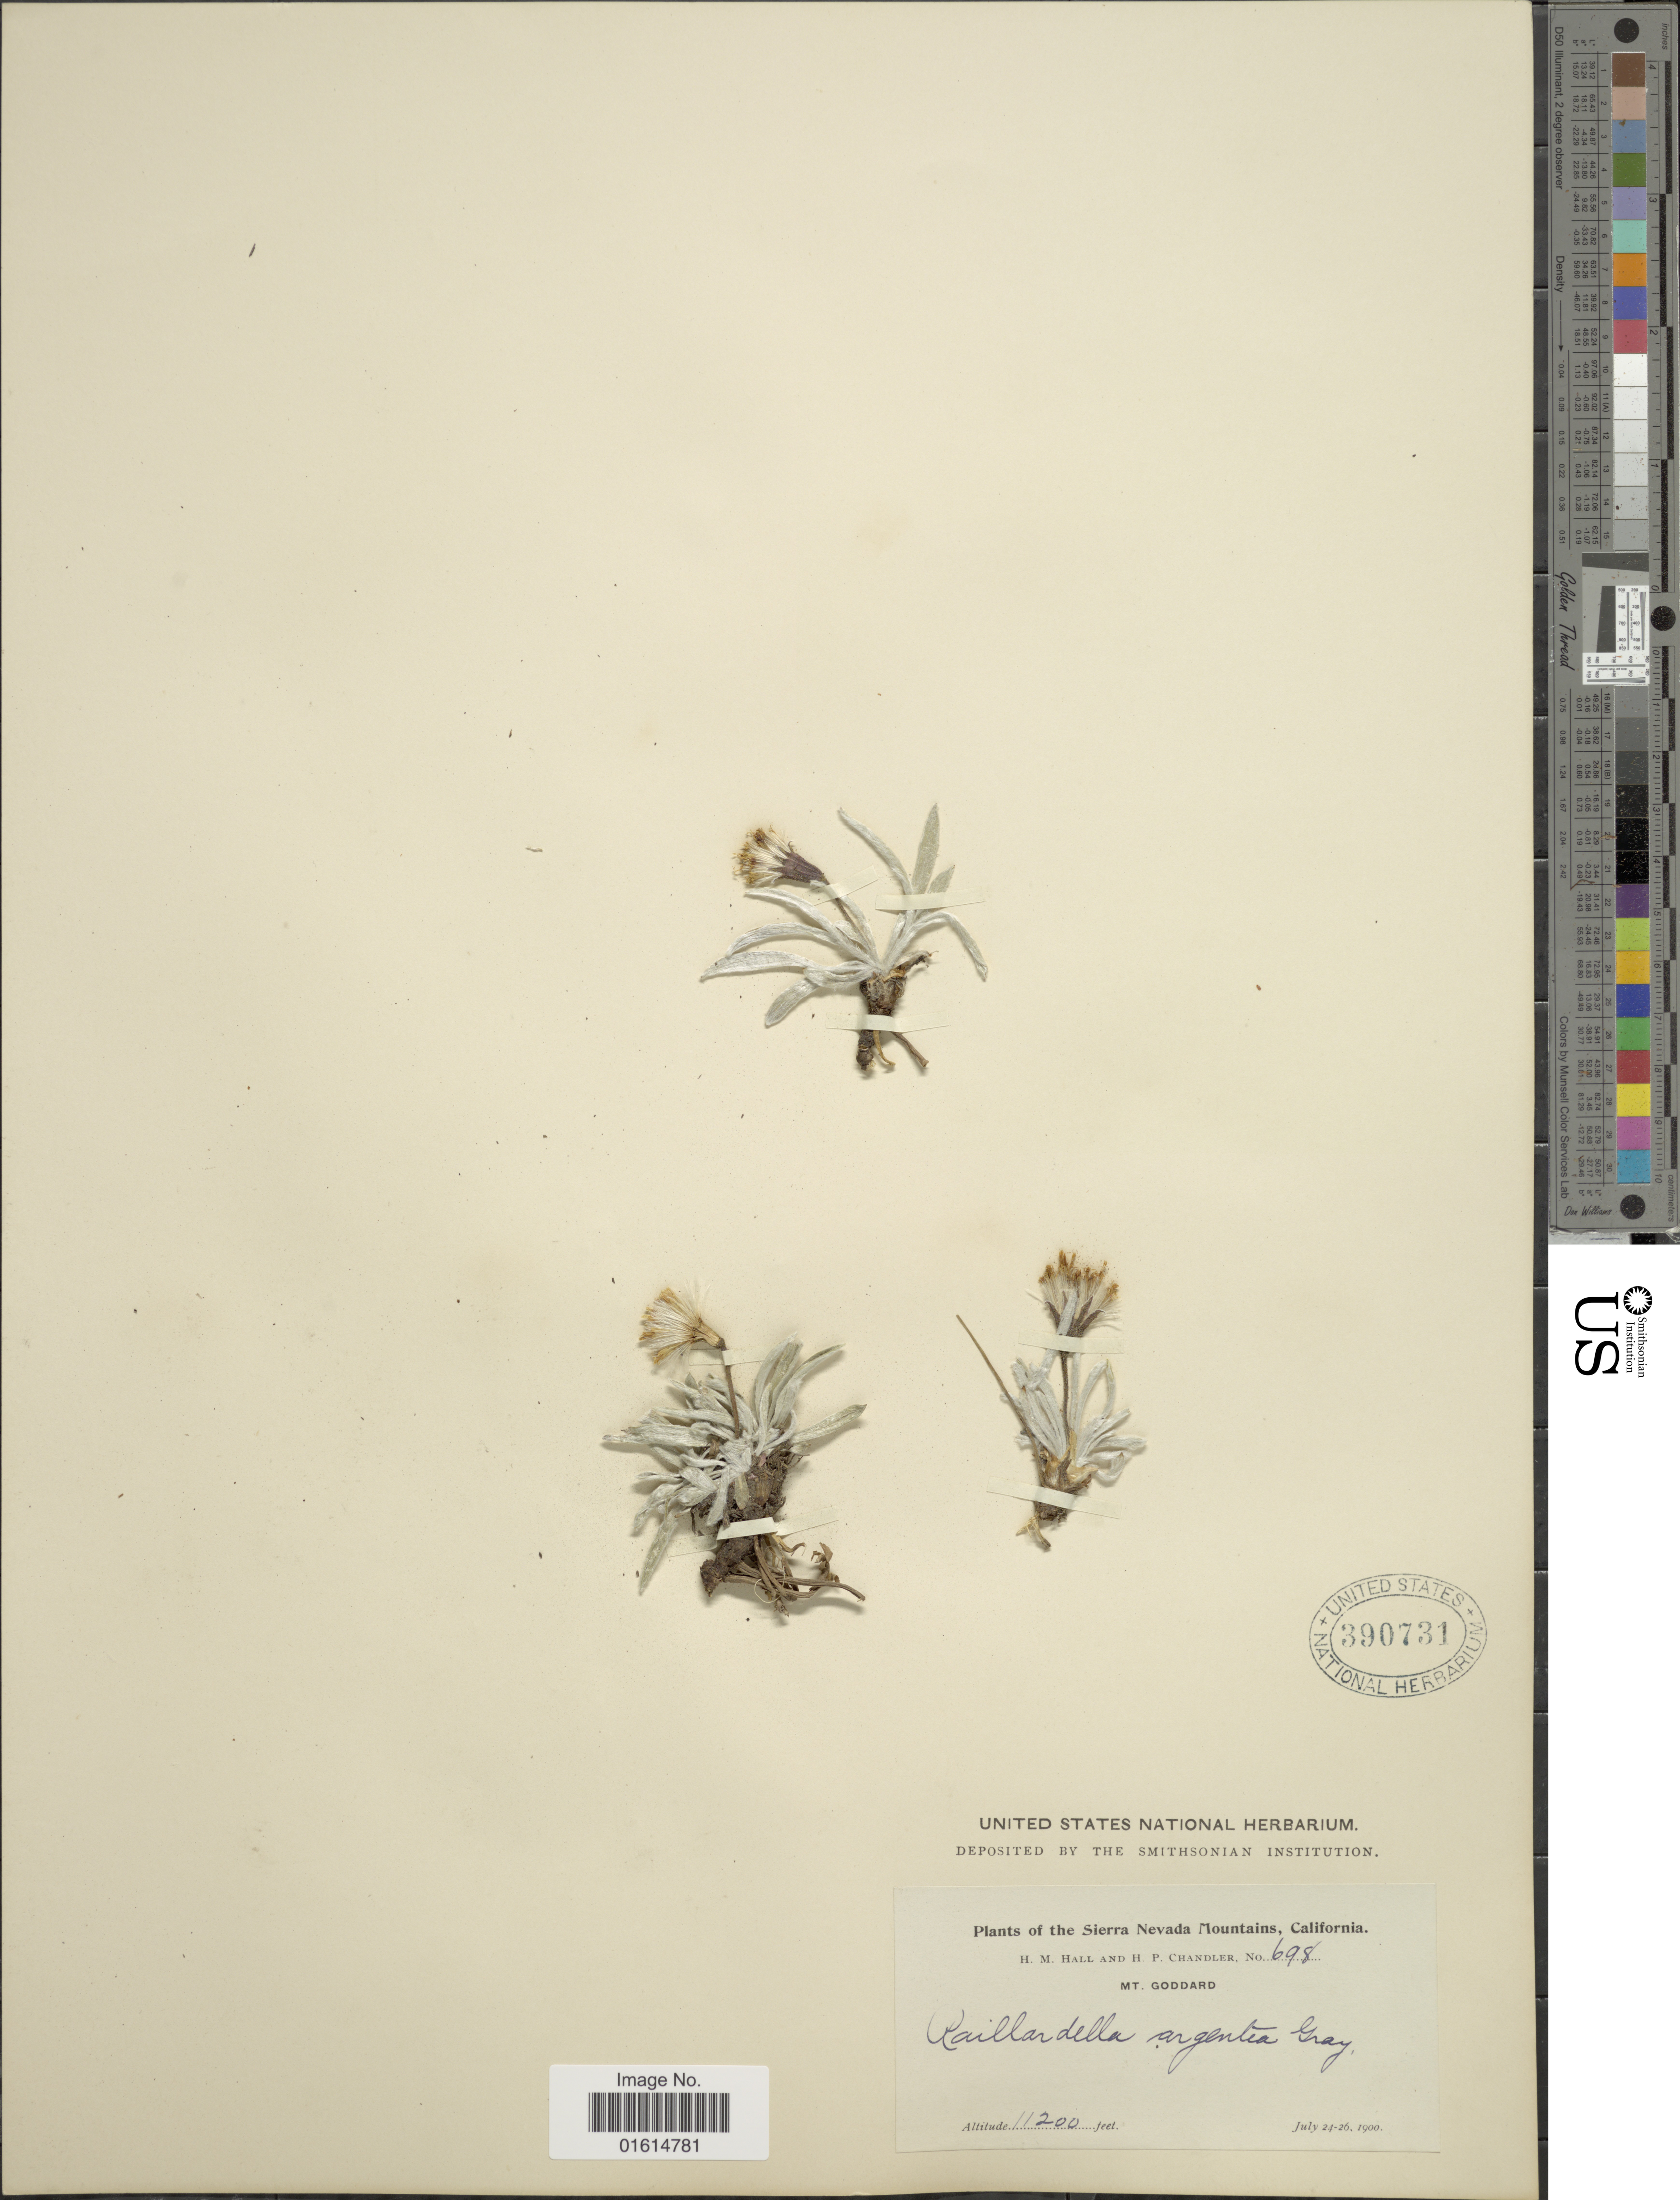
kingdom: Plantae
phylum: Tracheophyta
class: Magnoliopsida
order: Asterales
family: Asteraceae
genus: Raillardella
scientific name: Raillardella argentea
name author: A. Gray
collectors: H. M. Hall & H. Chandler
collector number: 698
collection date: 1900-07-24/1900-07-26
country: United States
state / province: California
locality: Sierra Nevada Mountains, Mt. Goddard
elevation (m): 3414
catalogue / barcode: US 390731